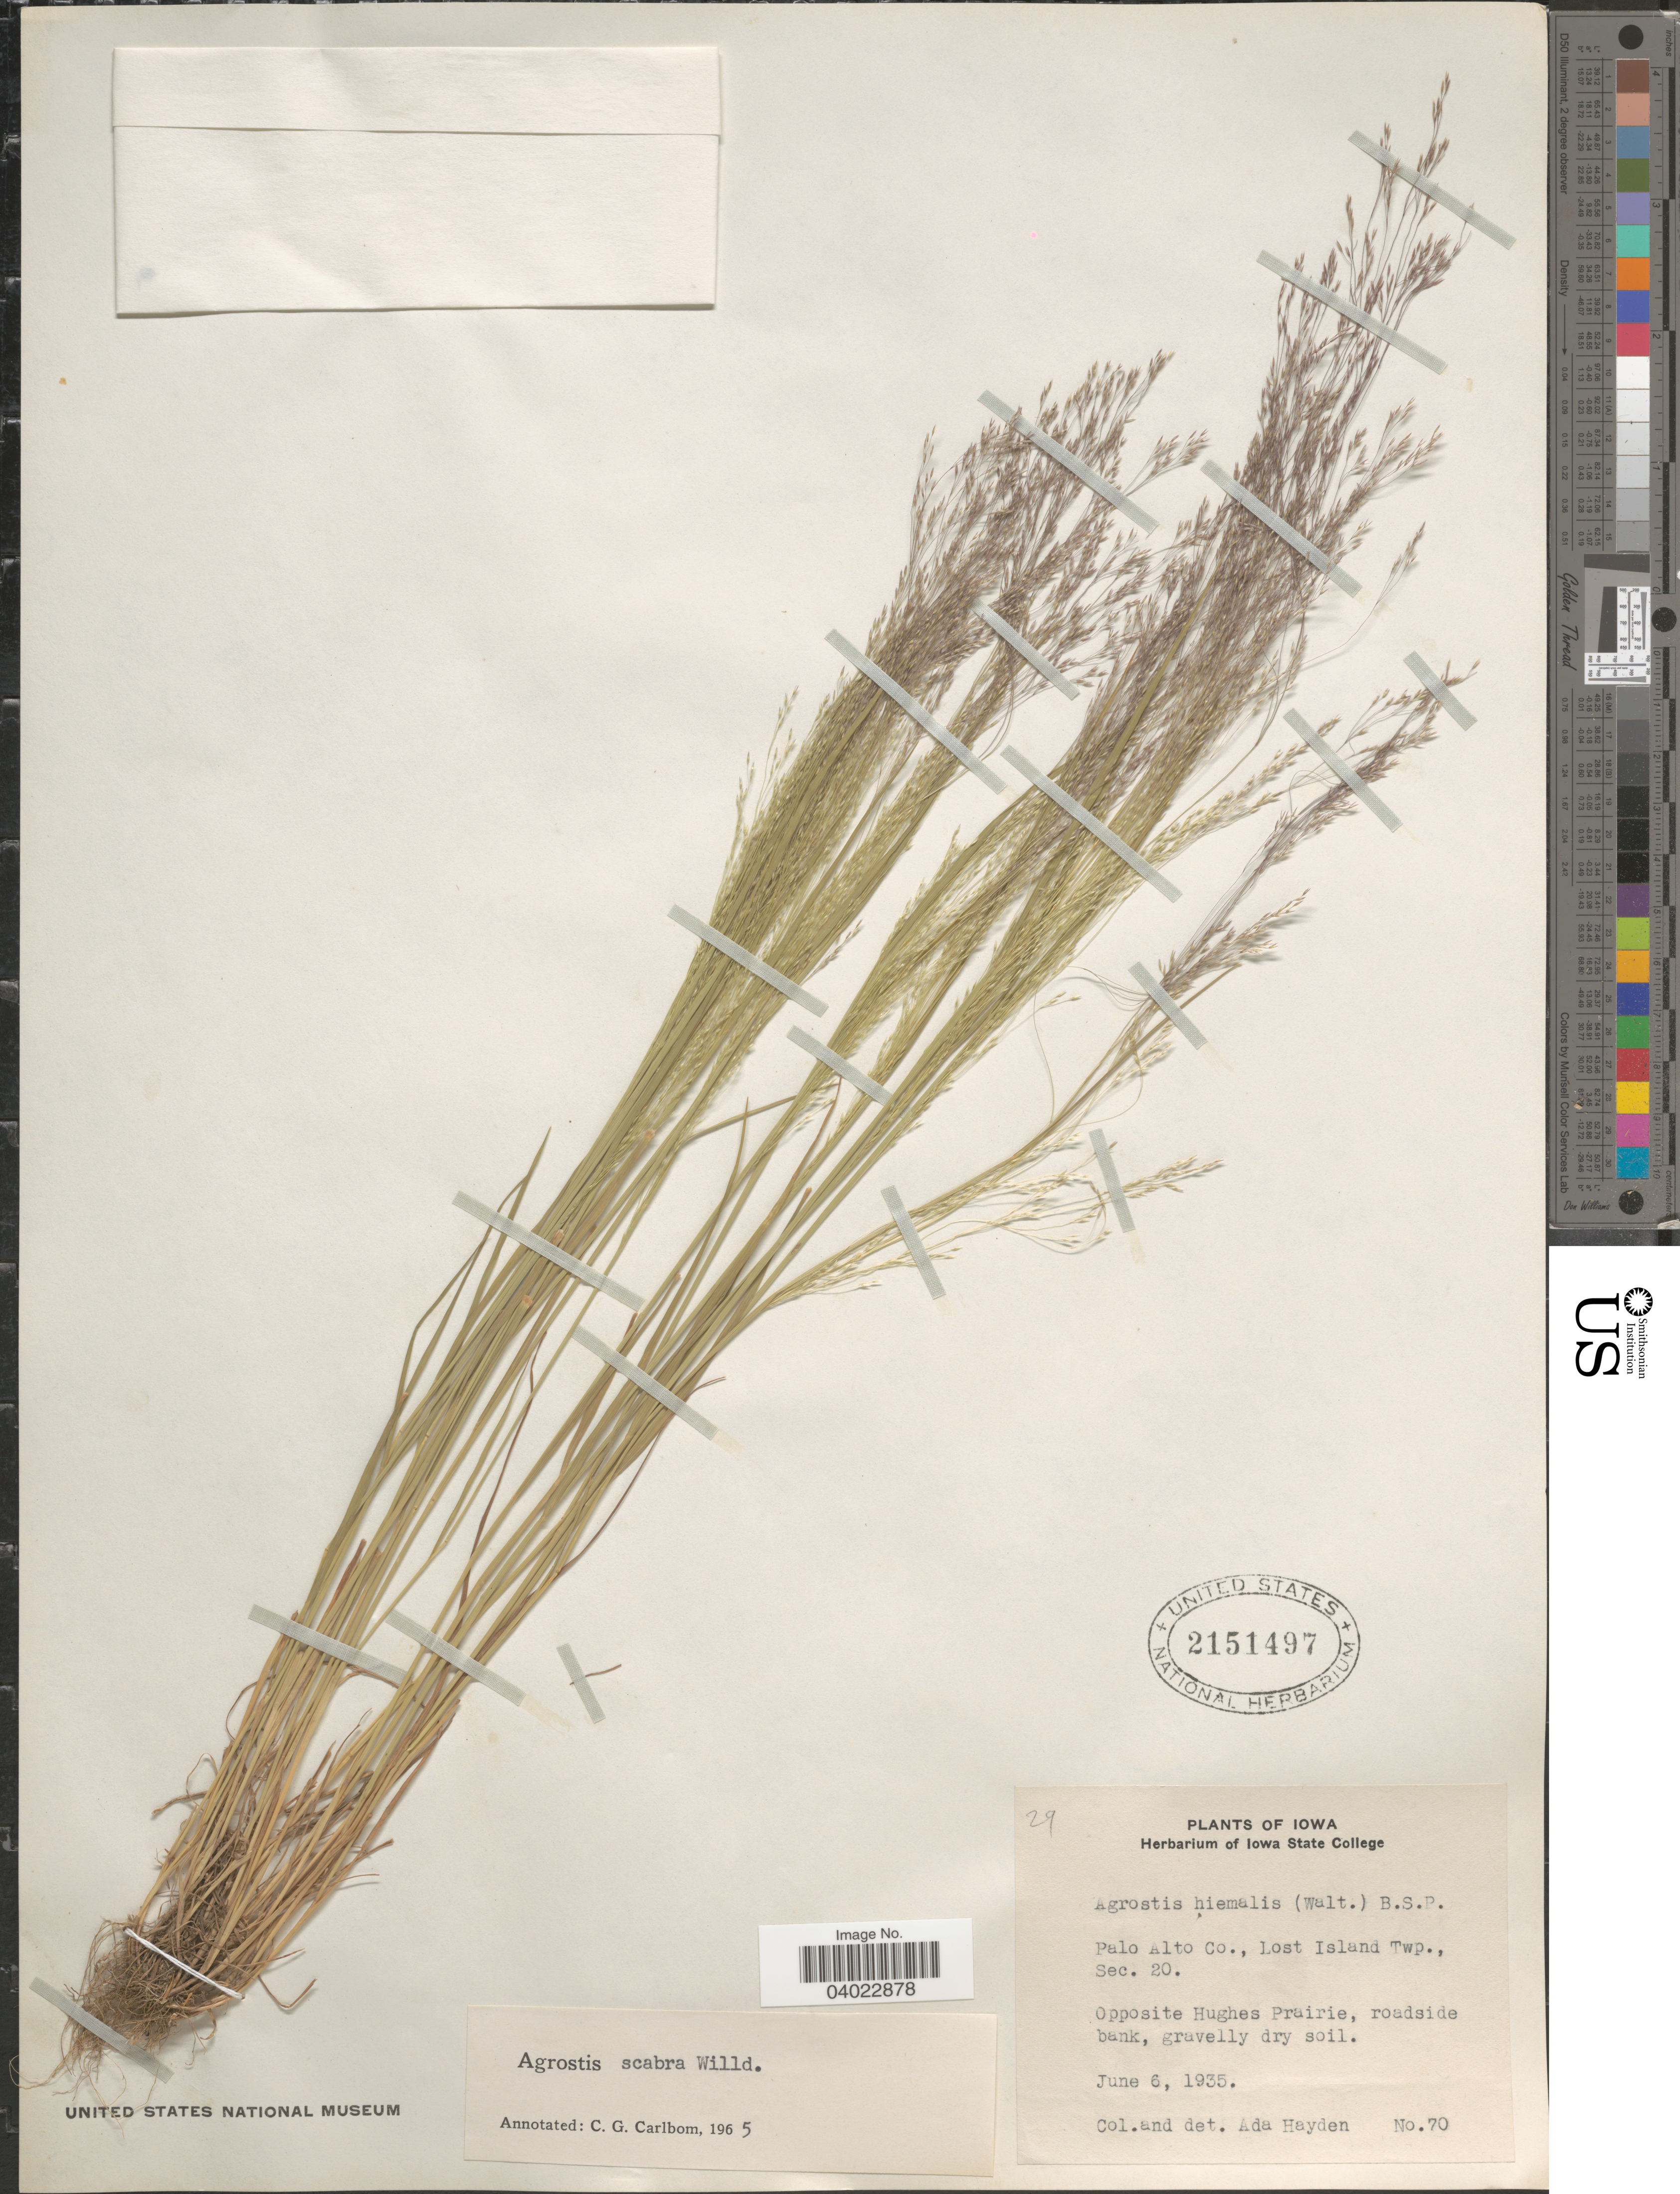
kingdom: Plantae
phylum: Tracheophyta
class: Liliopsida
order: Poales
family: Poaceae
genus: Agrostis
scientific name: Agrostis scabra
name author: Willd.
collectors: Ada Hayden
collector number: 70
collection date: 1935-06-06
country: United States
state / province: Iowa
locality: Palo Alto Co., Lost Island Twp., Sec. 20. Opposite Hughes Prairie.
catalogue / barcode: US 2151497